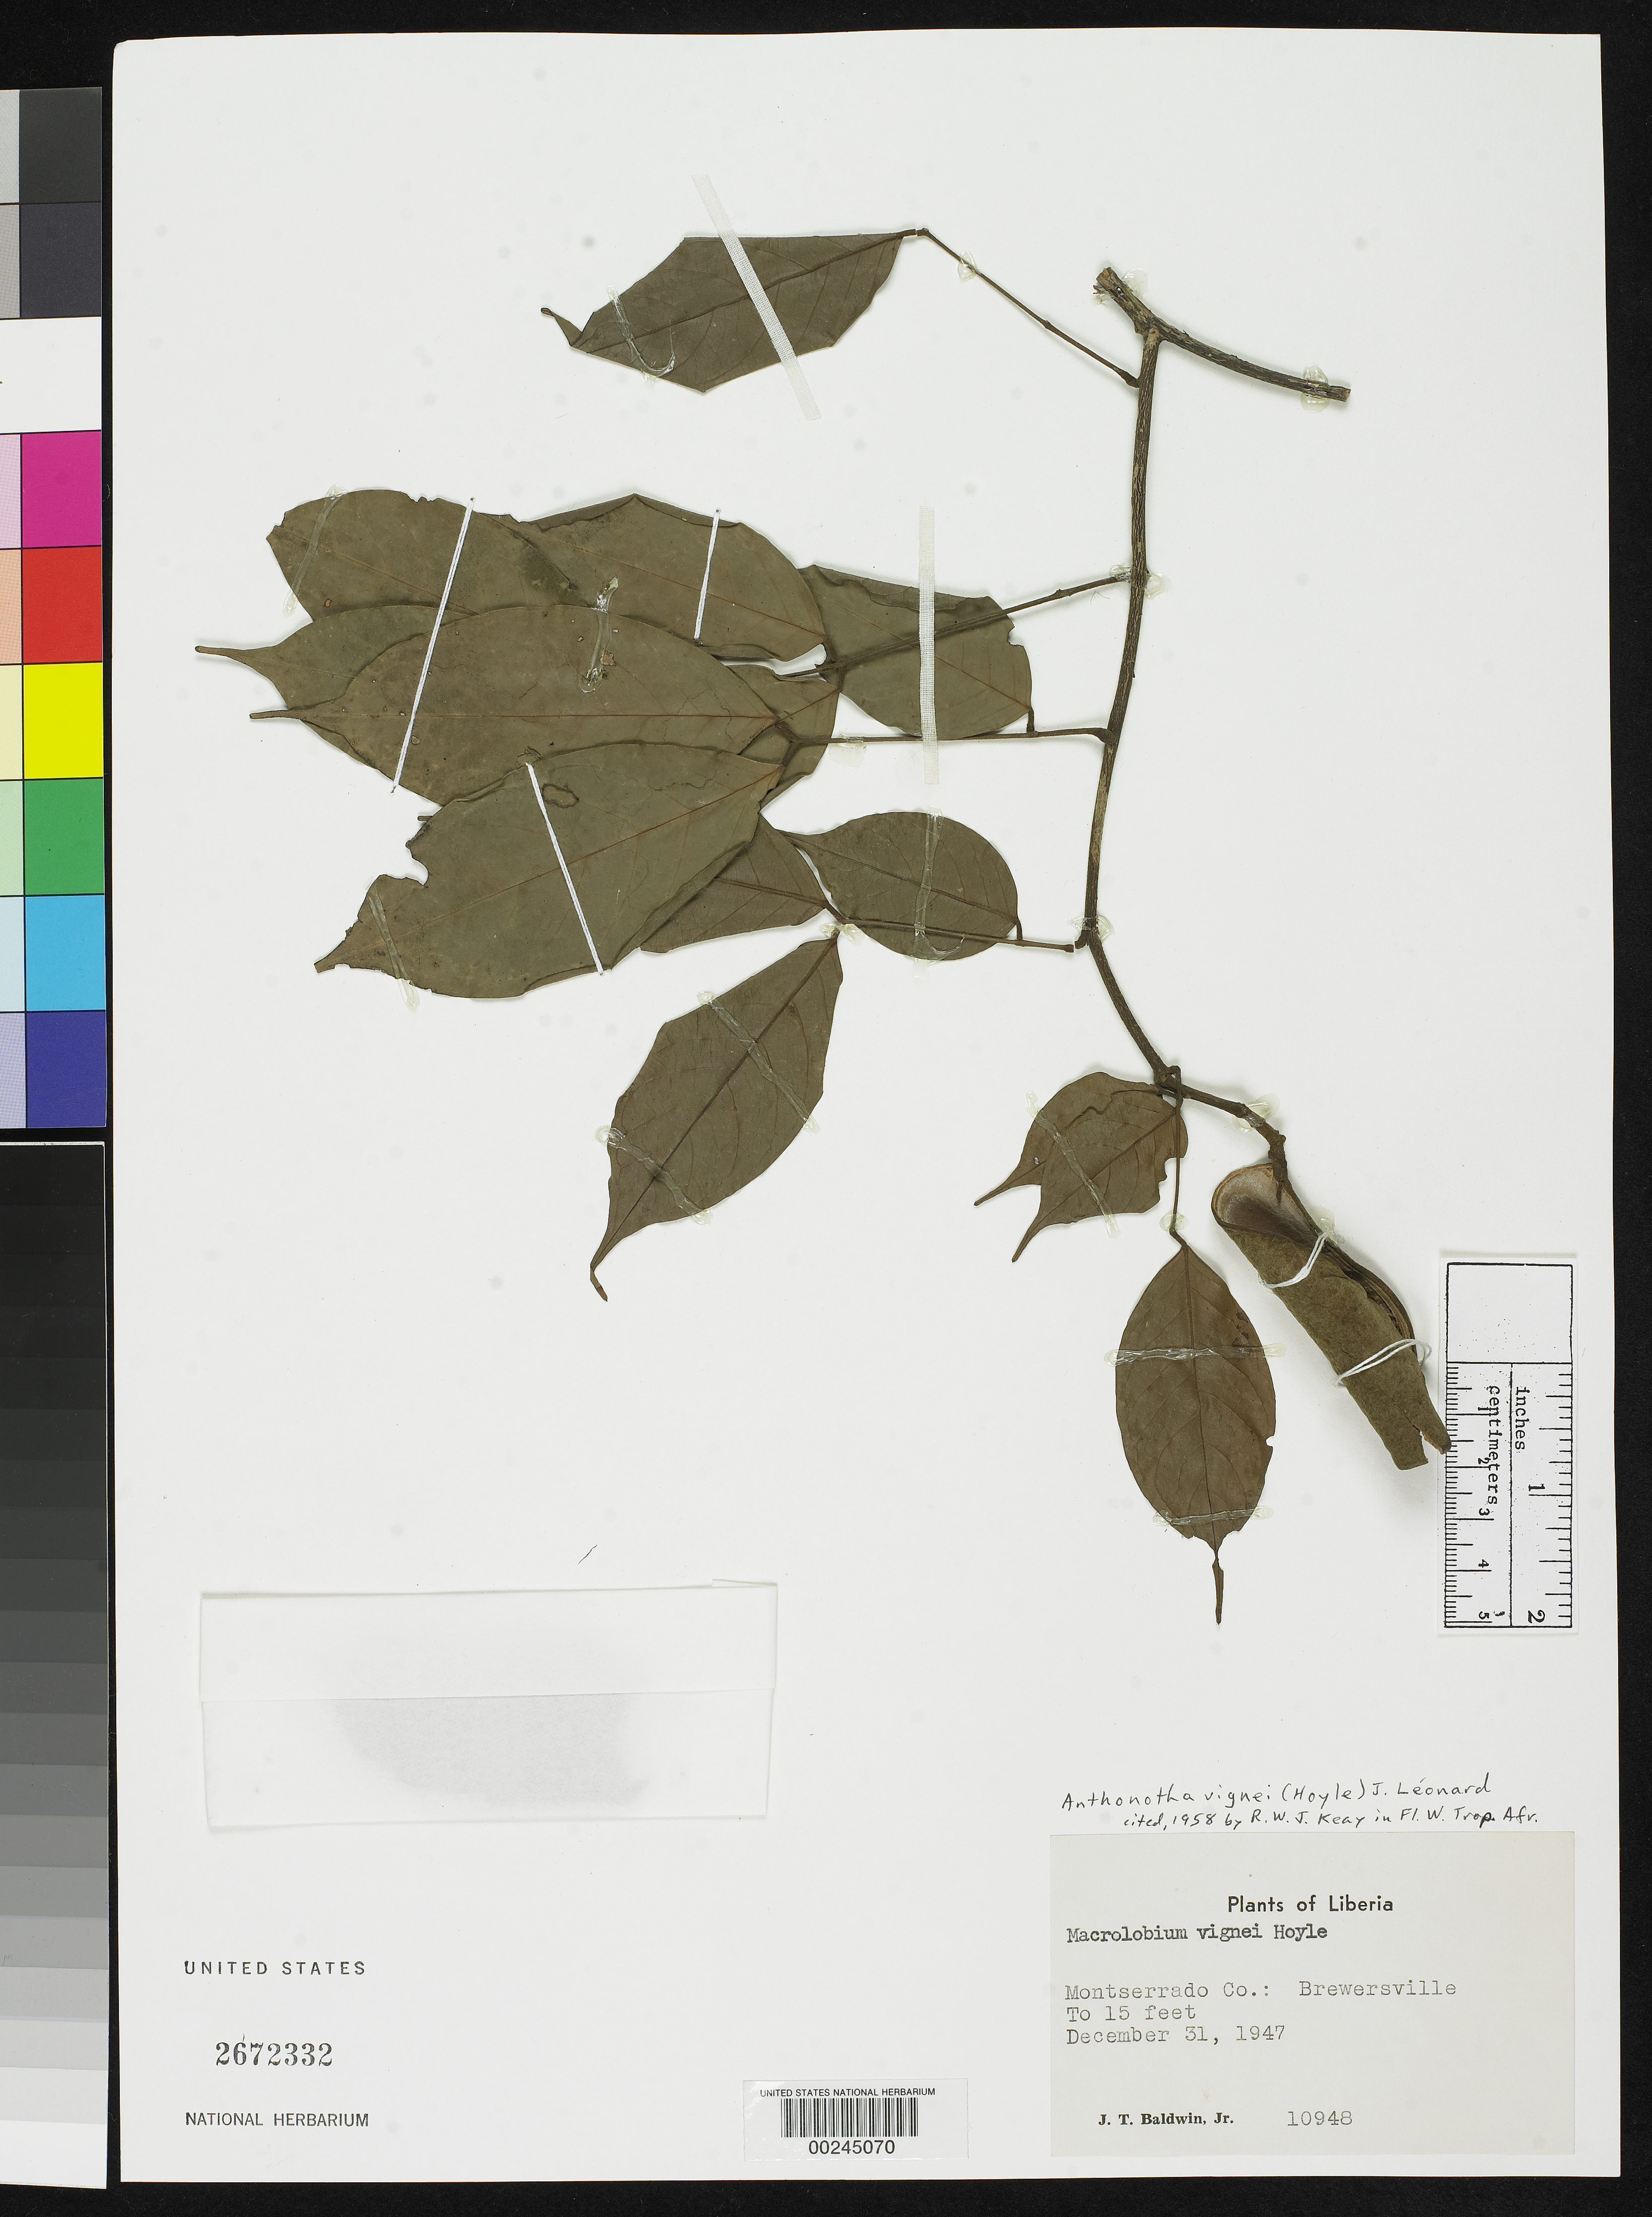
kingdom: Plantae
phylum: Tracheophyta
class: Magnoliopsida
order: Fabales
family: Fabaceae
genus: Anthonotha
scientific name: Anthonotha vignei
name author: (Hoyle) J. Léonard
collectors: J. T. Baldwin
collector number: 10948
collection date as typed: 31 Dec 1947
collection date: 1947-12-31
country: Liberia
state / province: Montserrado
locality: Brewersville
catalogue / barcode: US 2672332